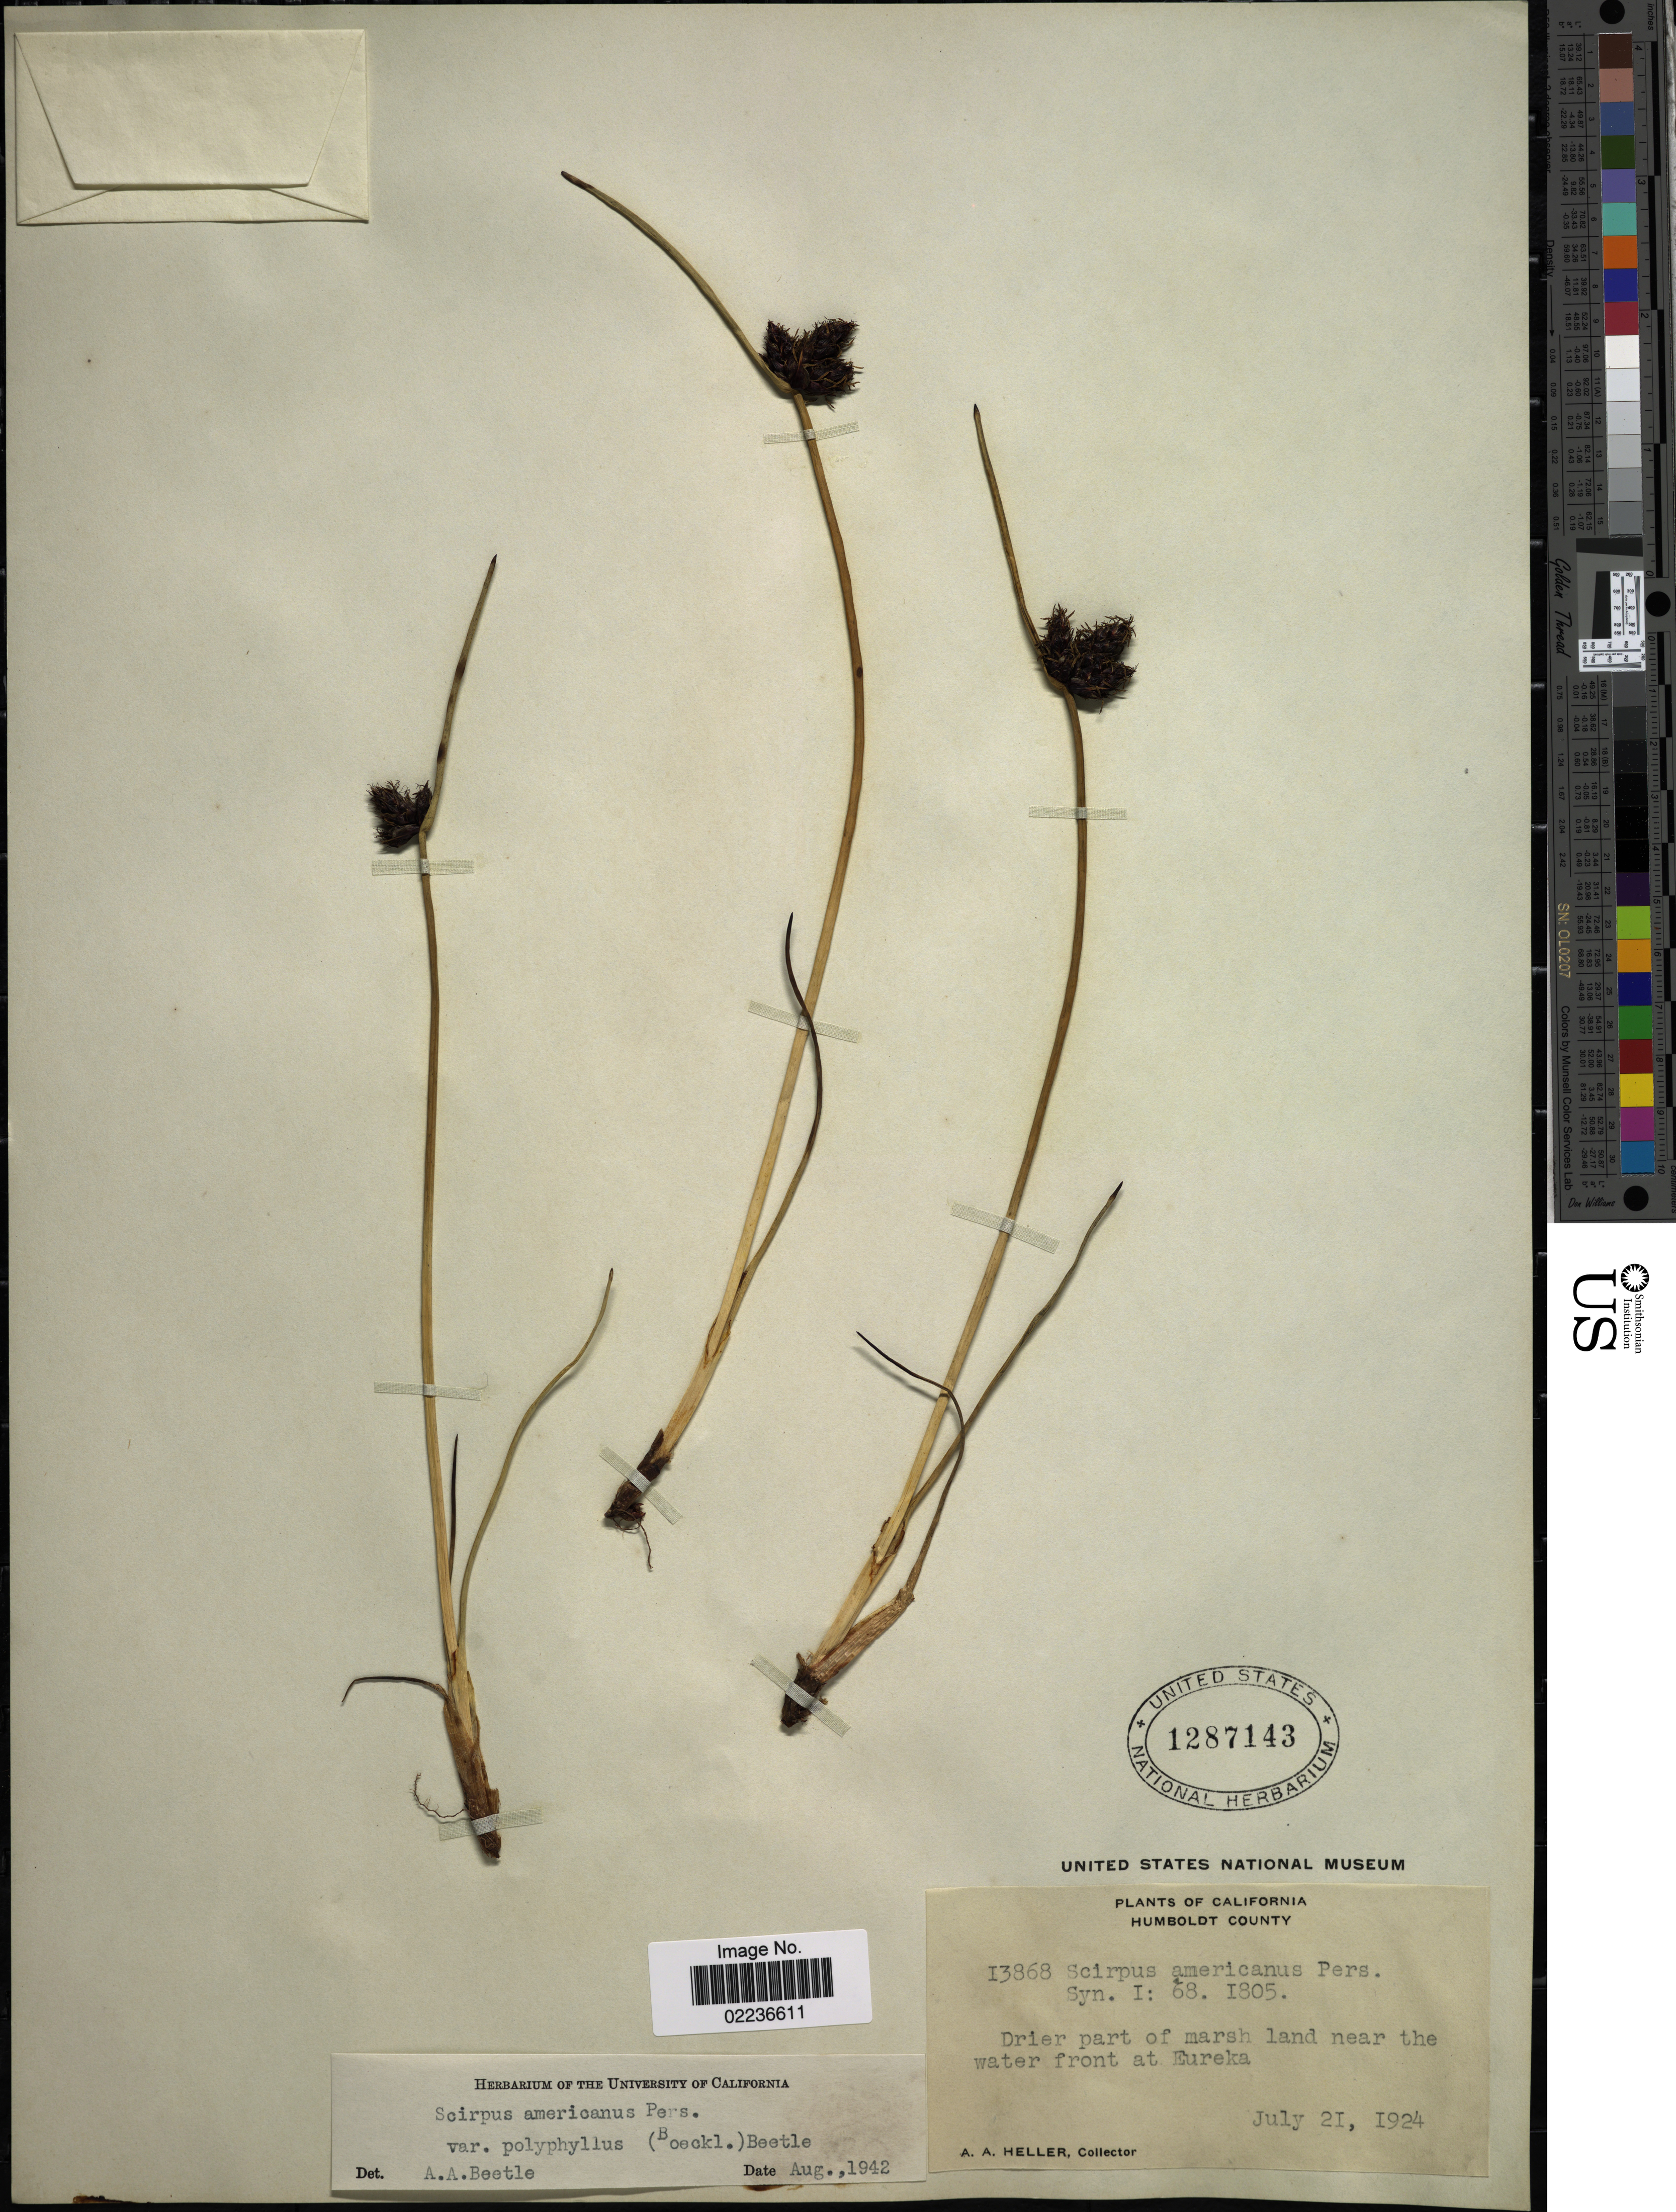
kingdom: Plantae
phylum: Tracheophyta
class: Liliopsida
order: Poales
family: Cyperaceae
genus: Schoenoplectus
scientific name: Schoenoplectus pungens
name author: (Vahl) Palla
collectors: A. A. Heller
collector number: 13868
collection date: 1924-07-21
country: United States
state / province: California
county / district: Humboldt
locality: Humboldt County, drier part of marsh land near the water front at Eureka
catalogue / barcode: US 1287143